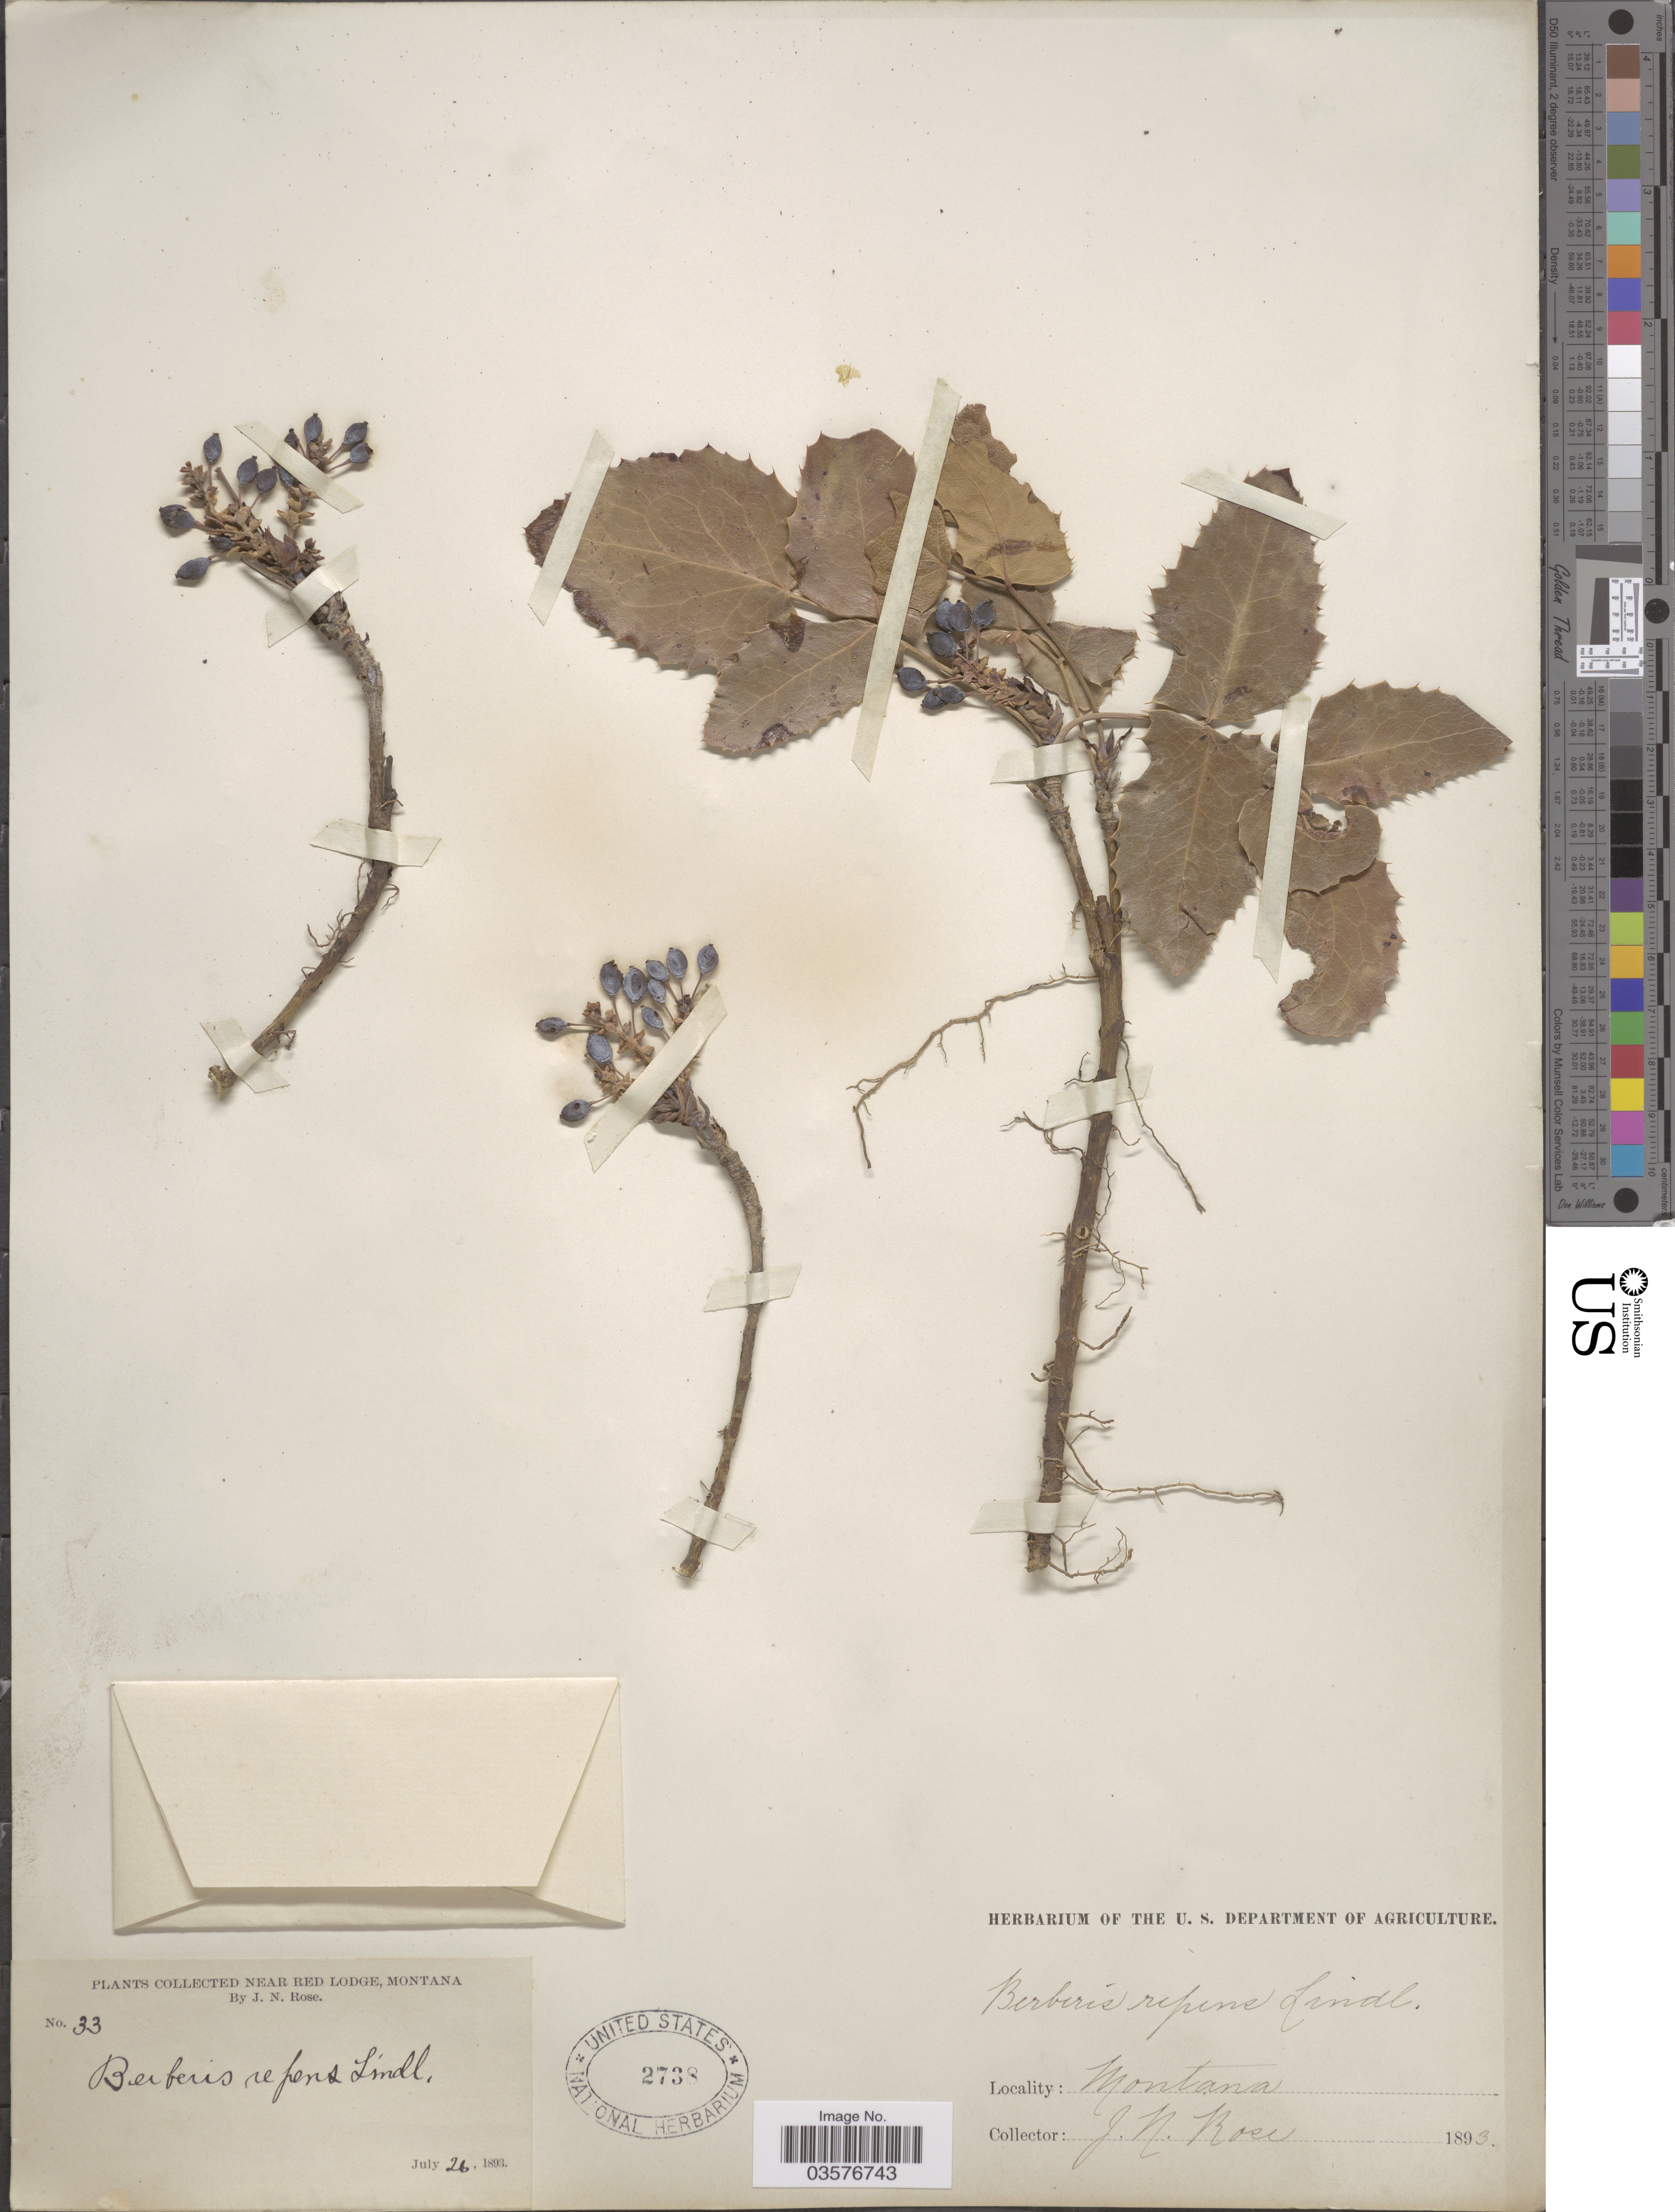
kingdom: Plantae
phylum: Tracheophyta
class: Magnoliopsida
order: Ranunculales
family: Berberidaceae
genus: Mahonia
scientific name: Mahonia repens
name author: (Lindl.) G. Don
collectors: J. N. Rose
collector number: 33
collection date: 1893-07-26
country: United States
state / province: Montana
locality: Near Red Lodge.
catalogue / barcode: US 2738